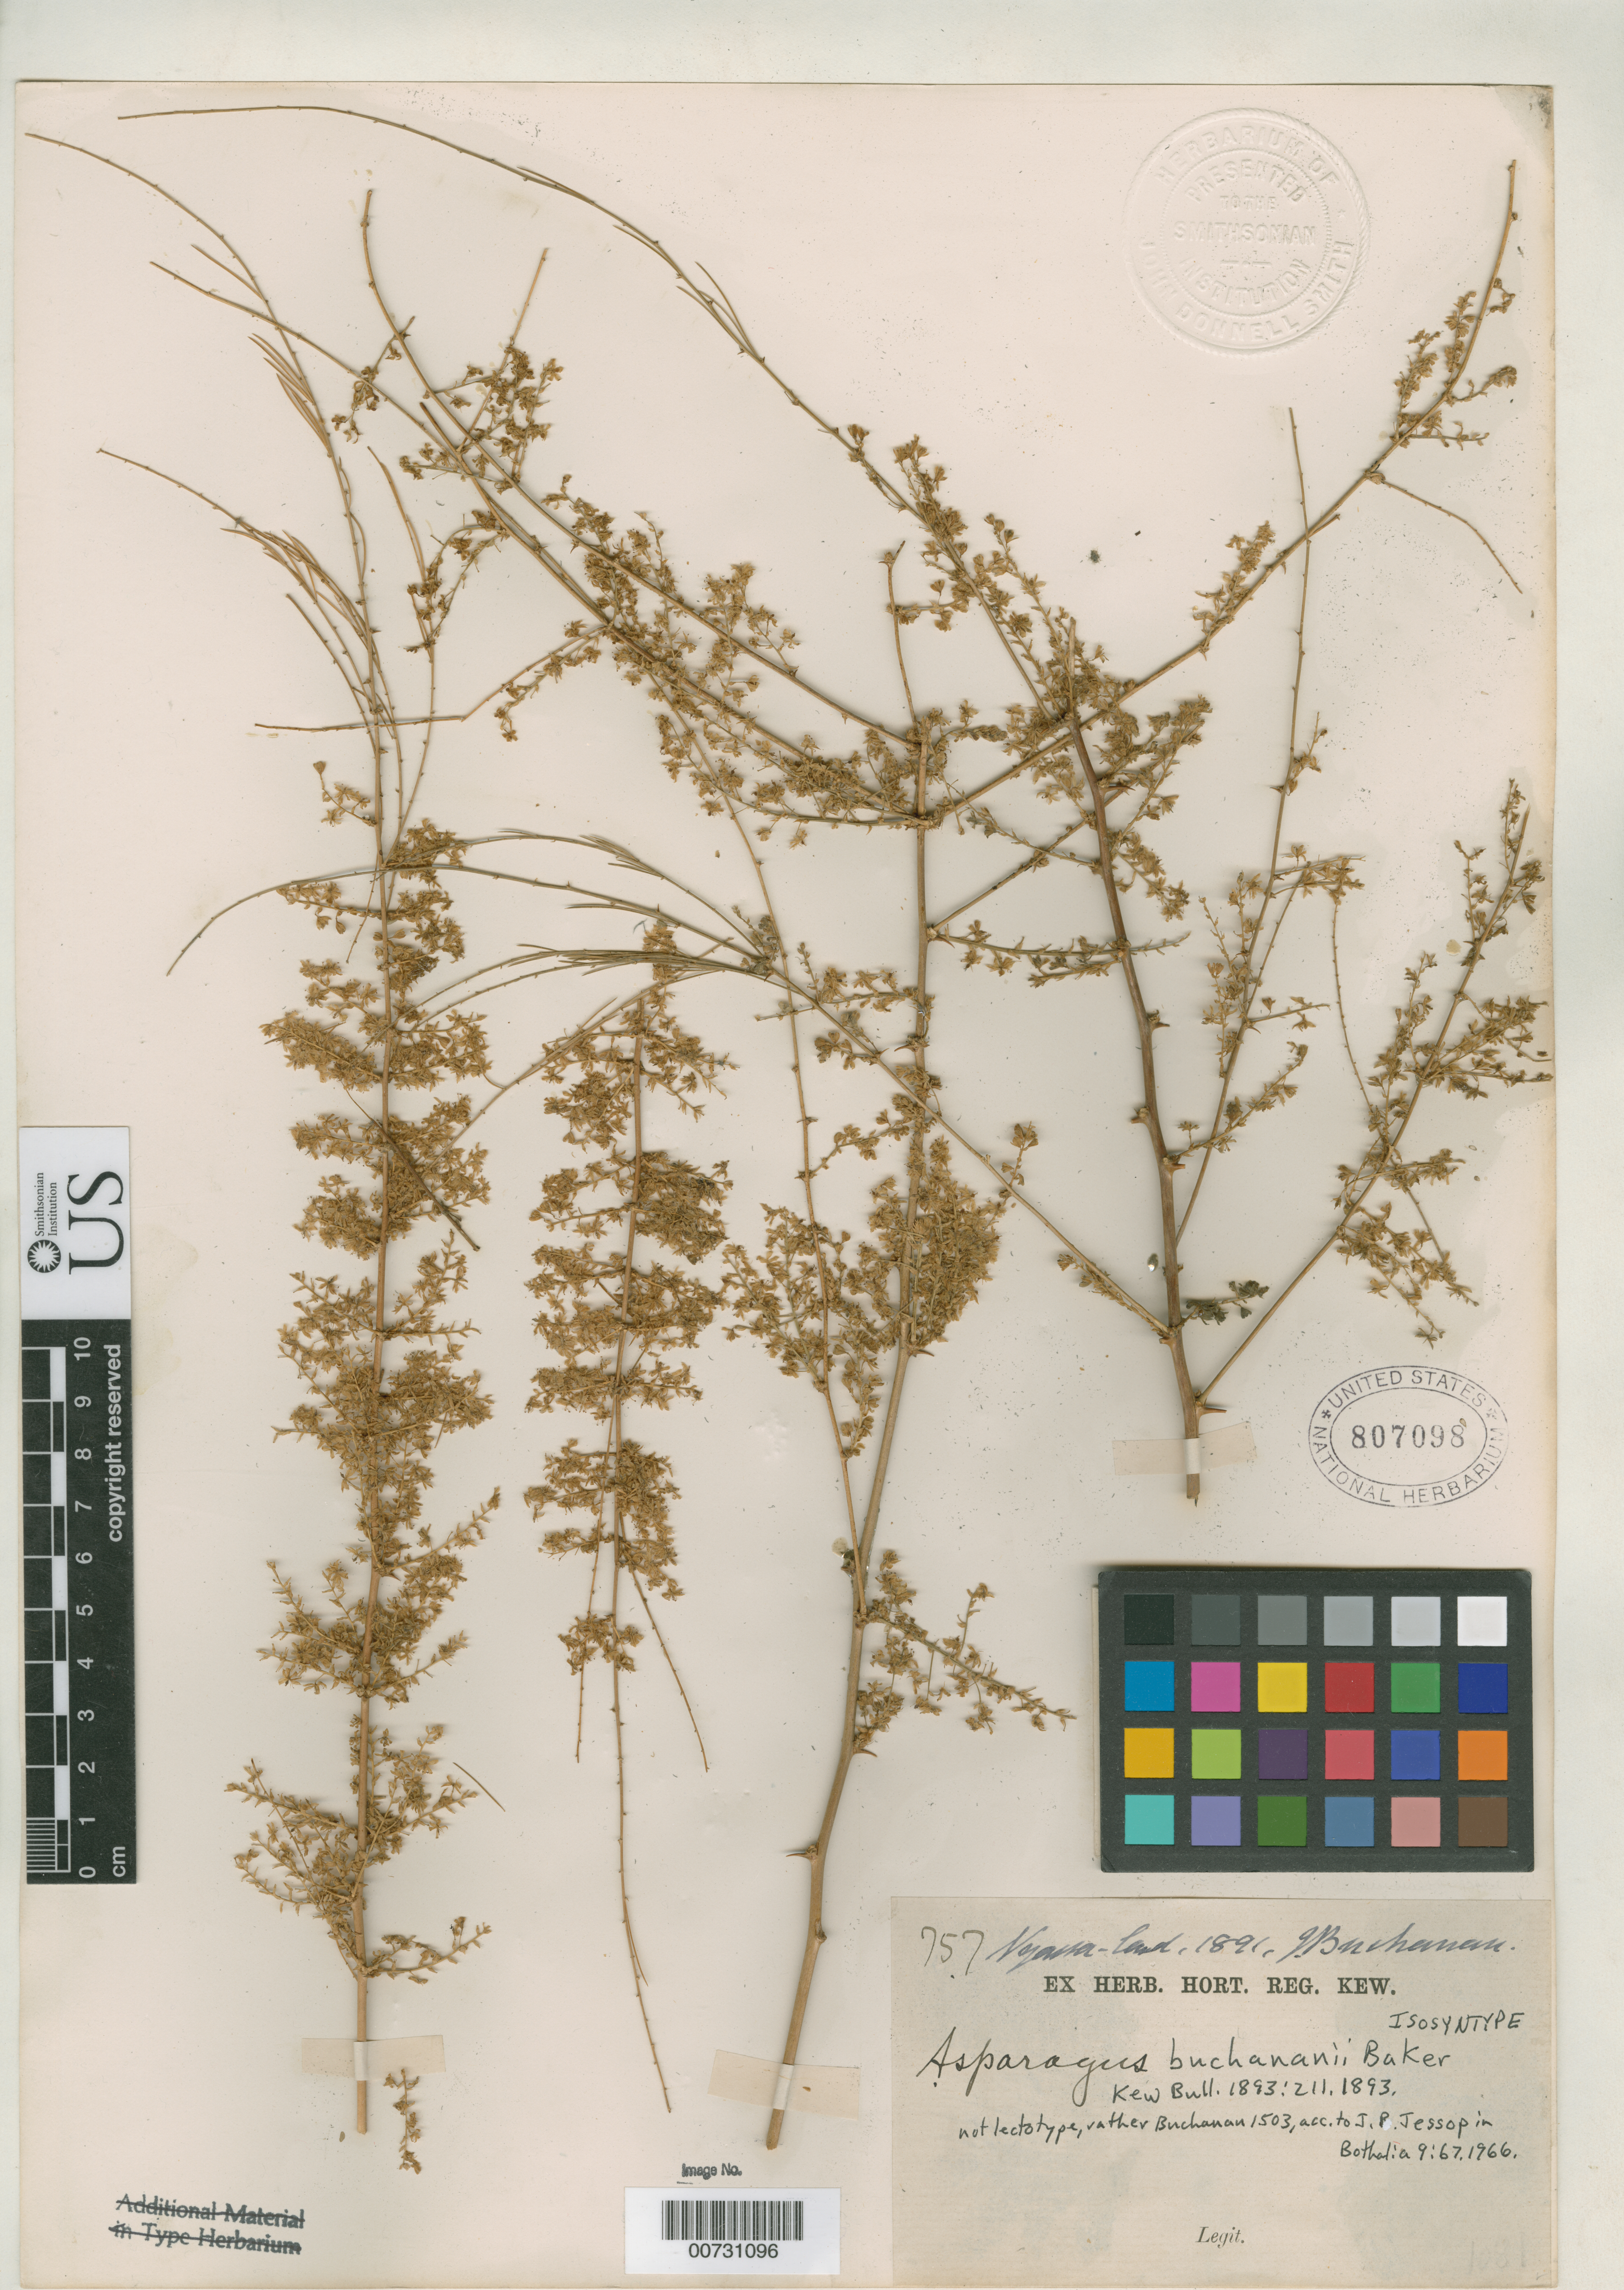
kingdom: Plantae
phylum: Tracheophyta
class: Liliopsida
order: Asparagales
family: Asparagaceae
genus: Asparagus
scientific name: Asparagus buchananii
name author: Baker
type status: Isosyntype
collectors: J. Buchanan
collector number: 757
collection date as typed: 1891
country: Malawi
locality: Nyassa-land.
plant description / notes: As "Buchanani". Collection cited by J.P. Jessop, Bothalia 9: 67, 1966. (Lectotype is Buchanan 1503) [=Protasparagus buchananii (Baker) Oberm., S. Afr. J. Bot. 2: 243, 1983]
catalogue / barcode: US 807098